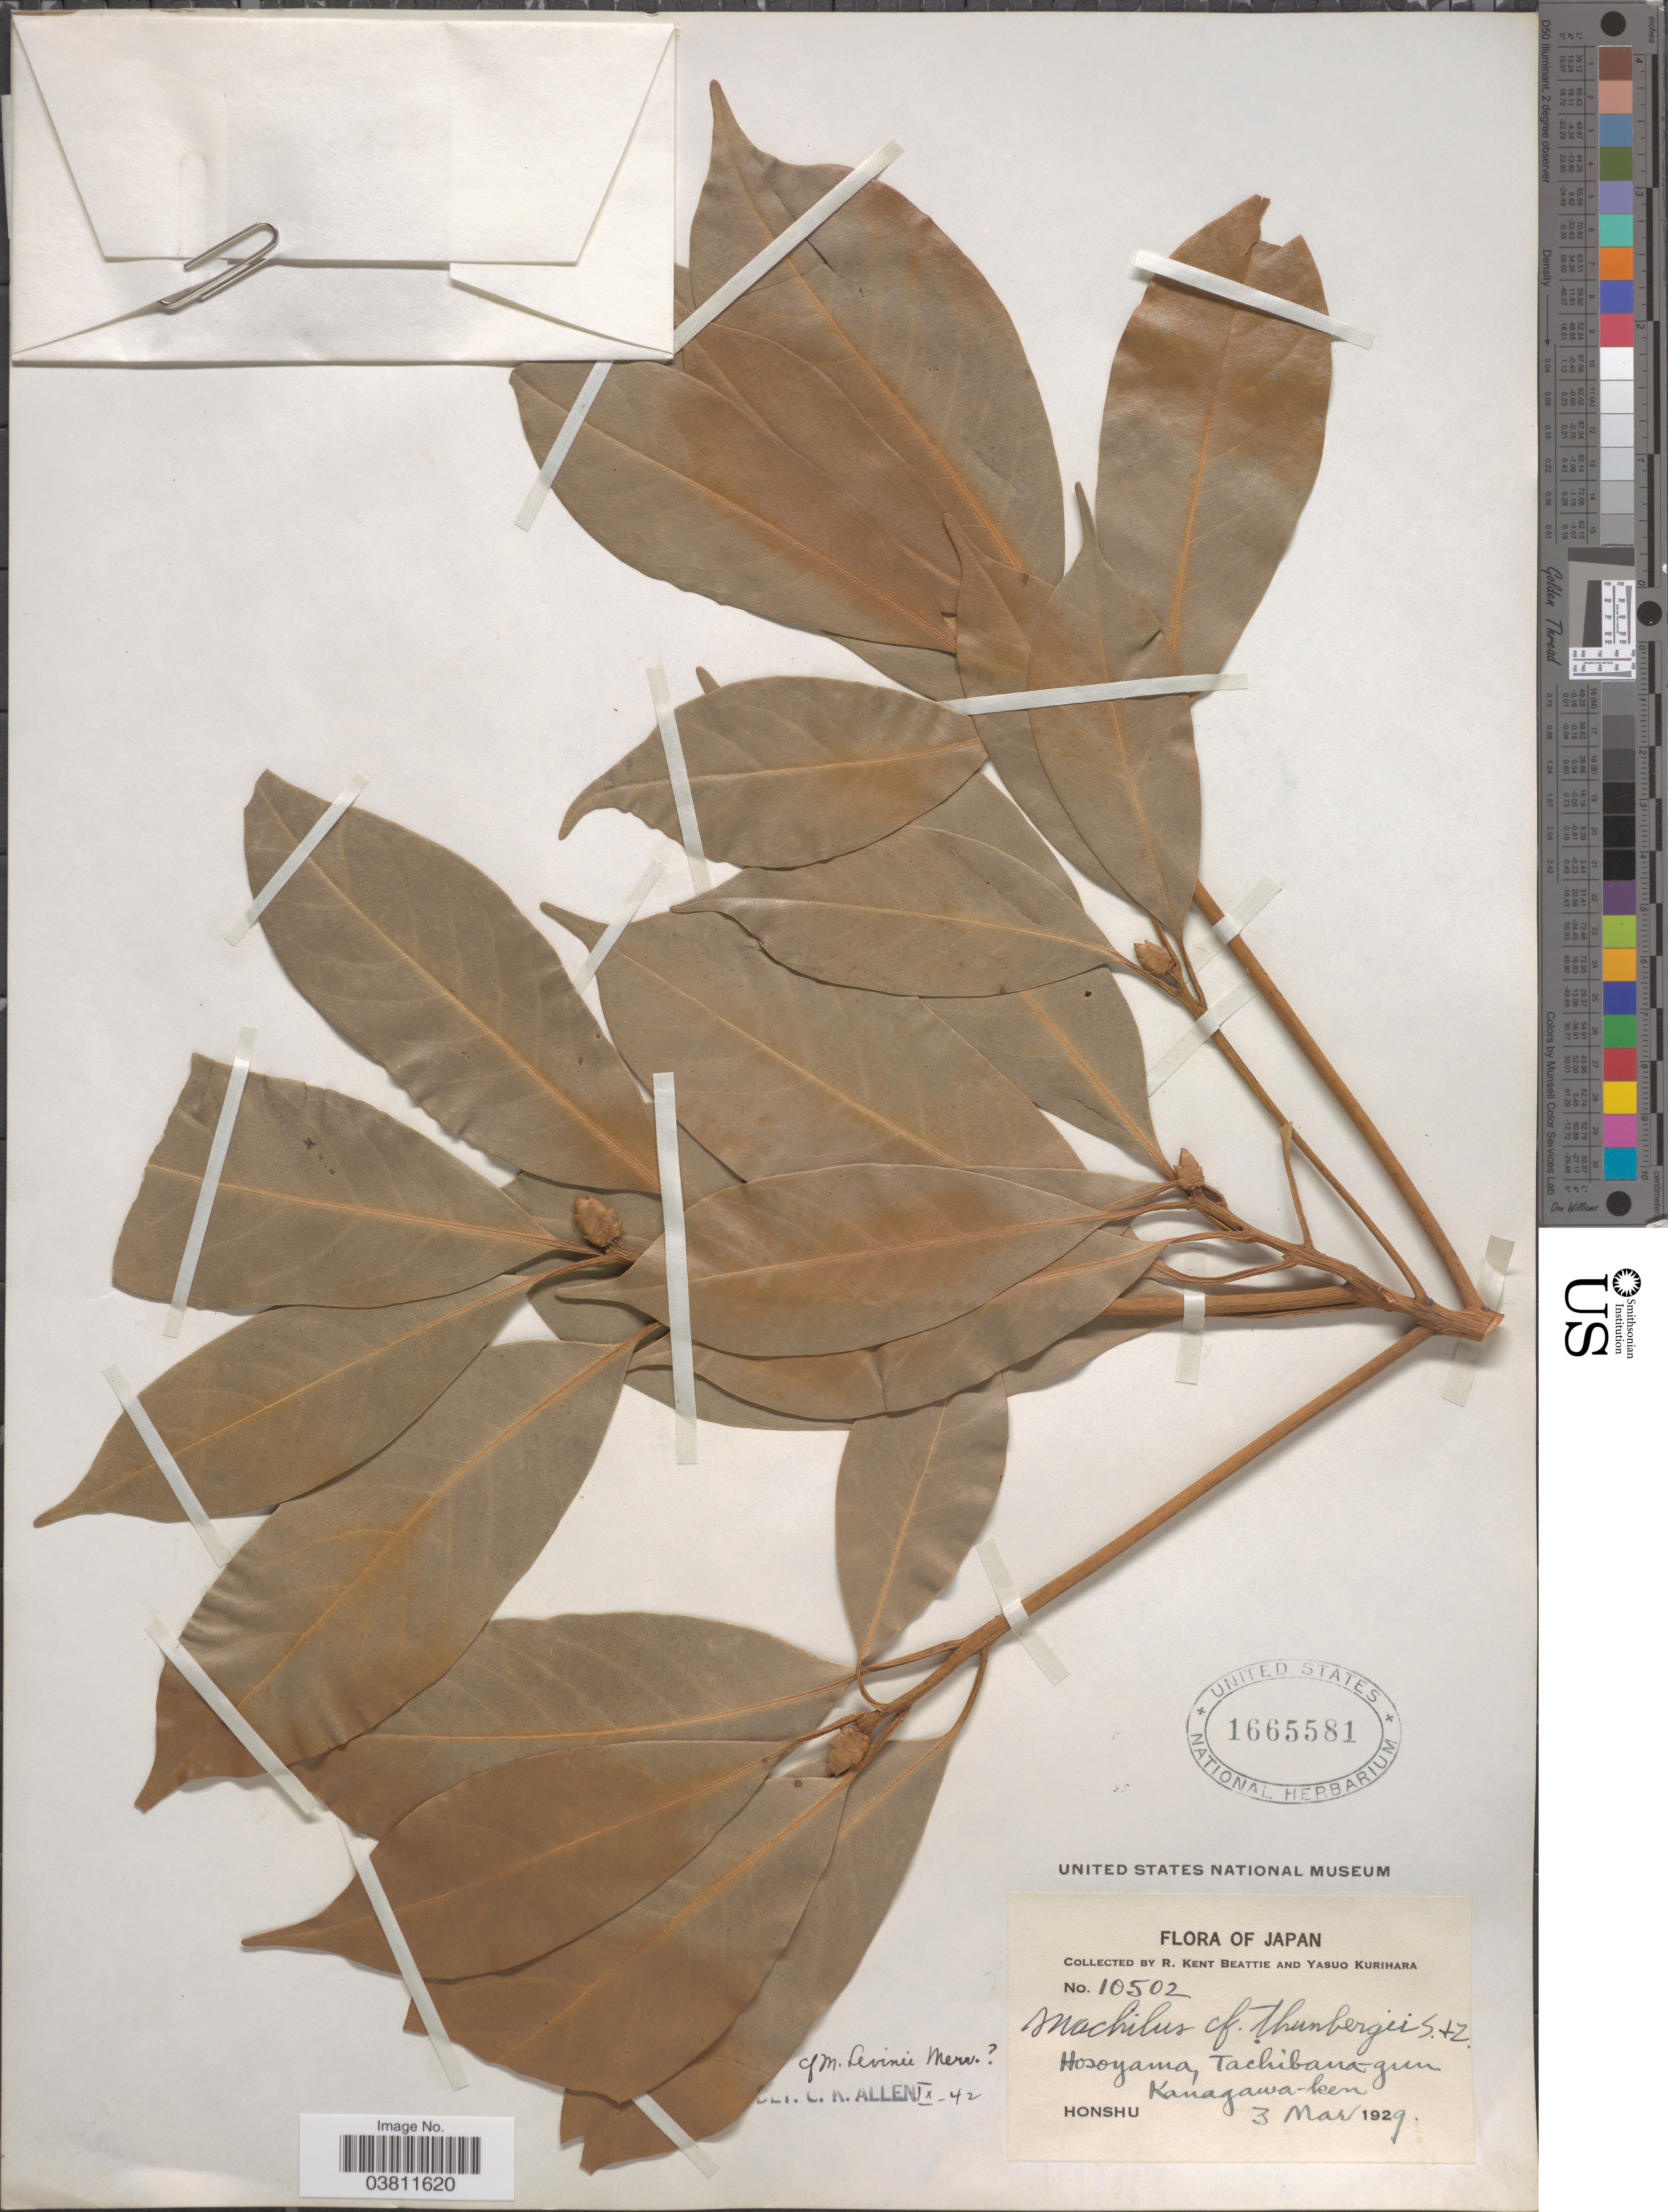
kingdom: Plantae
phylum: Tracheophyta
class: Magnoliopsida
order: Laurales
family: Lauraceae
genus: Machilus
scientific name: Machilus levinei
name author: Merr.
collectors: R. K. Beattie & Y. Kurihara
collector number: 10502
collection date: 1929-03-03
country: Japan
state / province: Kanagawa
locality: Hosoyama, Tachibana-gun. Kanagawa-ken. Honshu.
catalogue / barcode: US 1665581